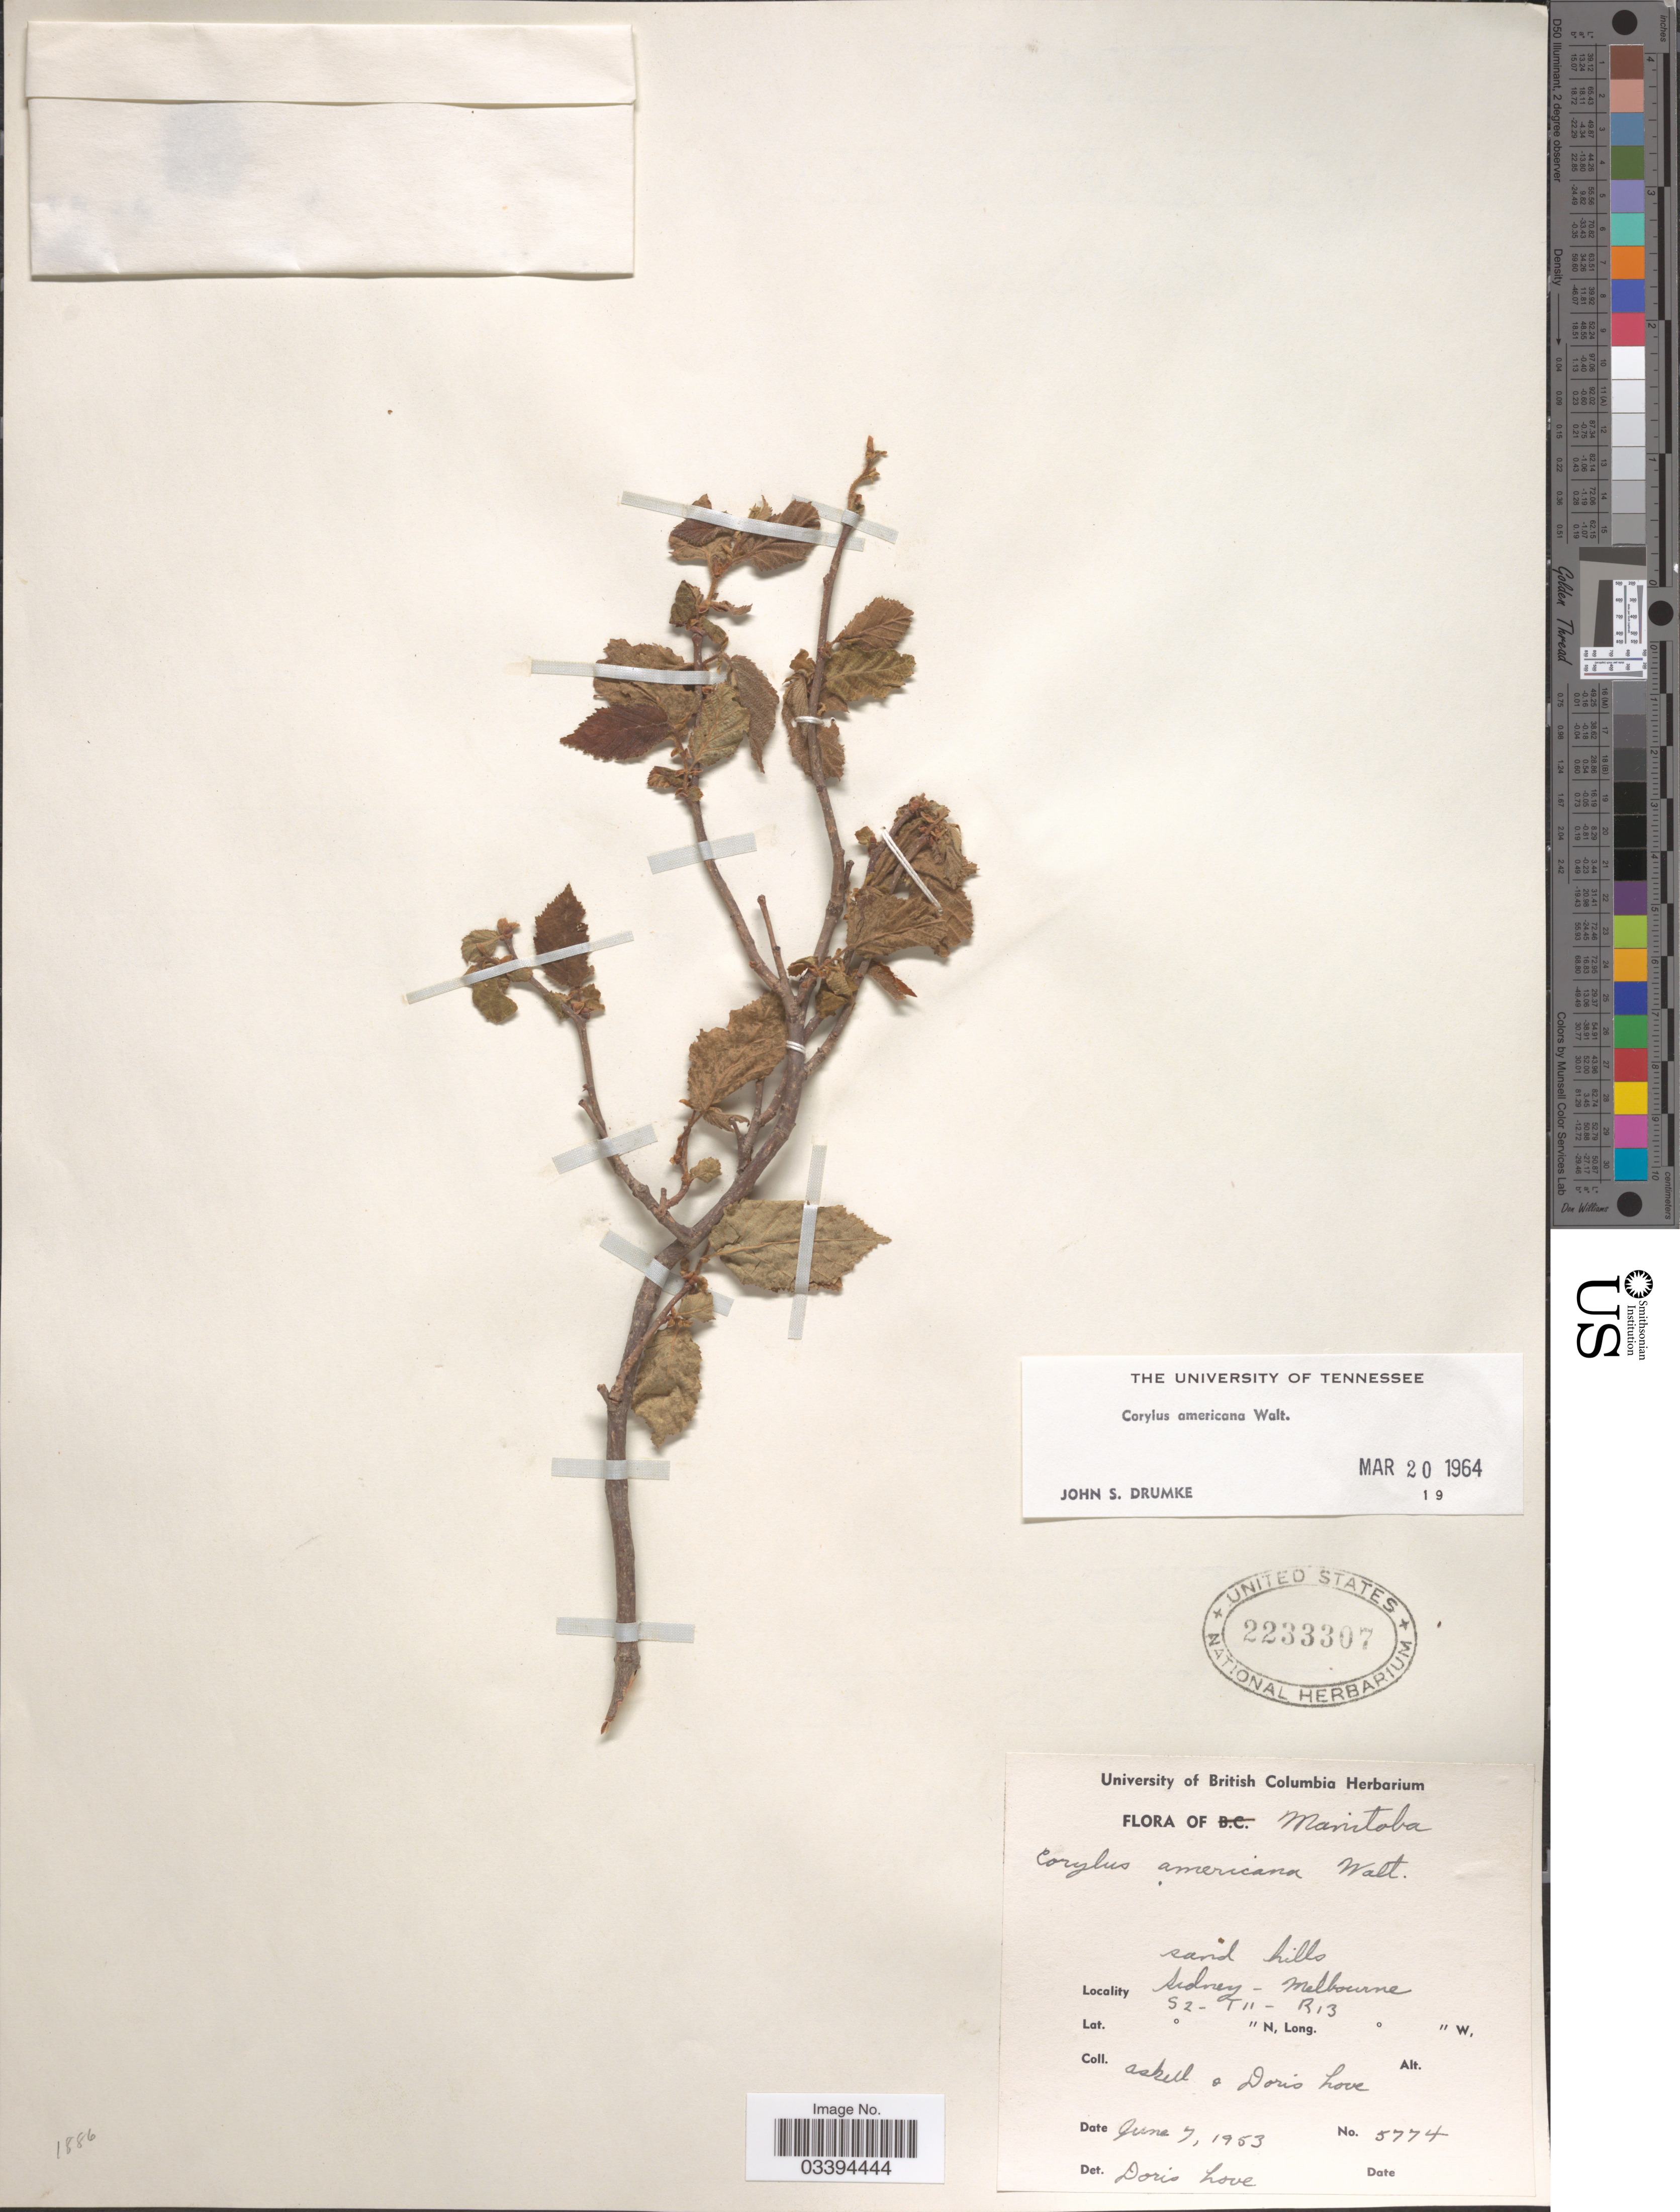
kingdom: Plantae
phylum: Tracheophyta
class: Magnoliopsida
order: Fagales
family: Betulaceae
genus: Corylus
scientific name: Corylus americana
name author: Walter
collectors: Á. Löve & D. Löve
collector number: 5774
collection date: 1953-06-07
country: Canada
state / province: Manitoba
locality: Sidney - Melbourne. S2- T11- R13.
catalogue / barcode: US 2233307